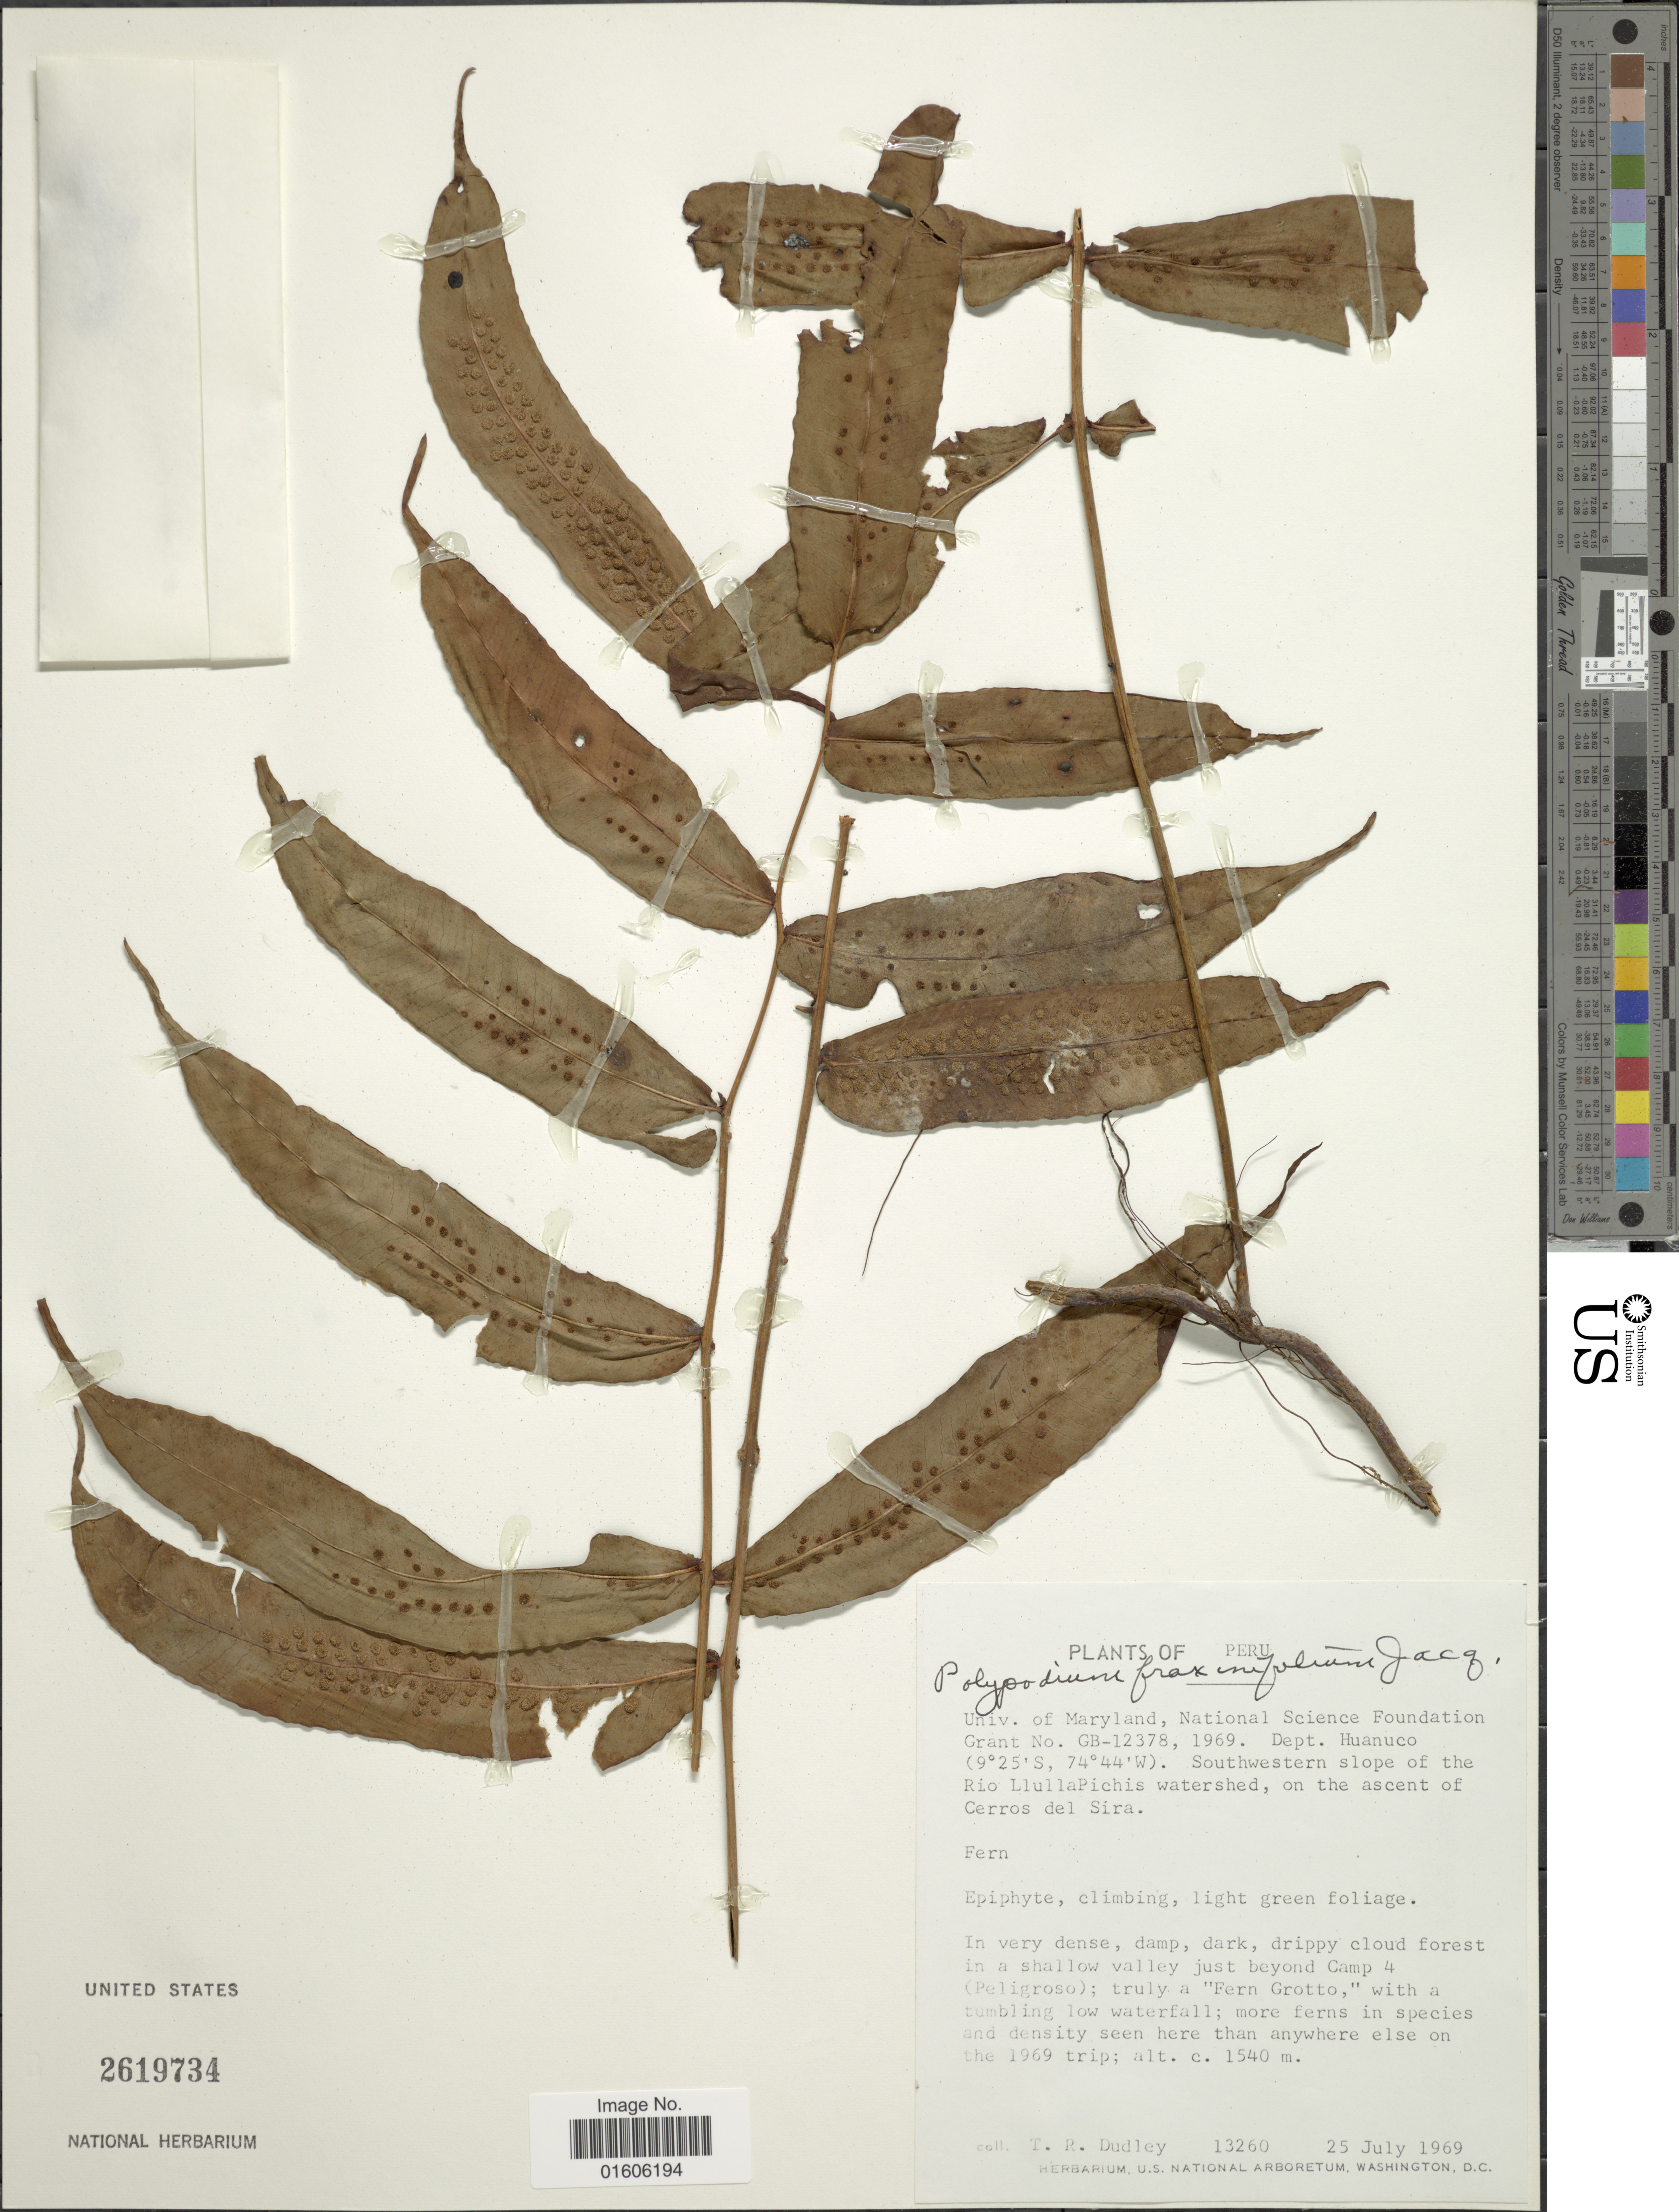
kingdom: Plantae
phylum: Tracheophyta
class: Polypodiopsida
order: Polypodiales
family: Polypodiaceae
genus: Serpocaulon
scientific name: Serpocaulon fraxinifolium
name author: (Jacq.) A.R. Sm.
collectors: T. R. Dudley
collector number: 13260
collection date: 1969-07-25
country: Peru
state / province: Huánuco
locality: Univ. of Maryland, National Science Foundation Grant No. GB-12378, 1969. Dept. Huanuco. Southwestern slope of the Rio LlullaPichis watershed, on the ascent of Cerros del Sira.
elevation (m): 1540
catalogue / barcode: US 2619734